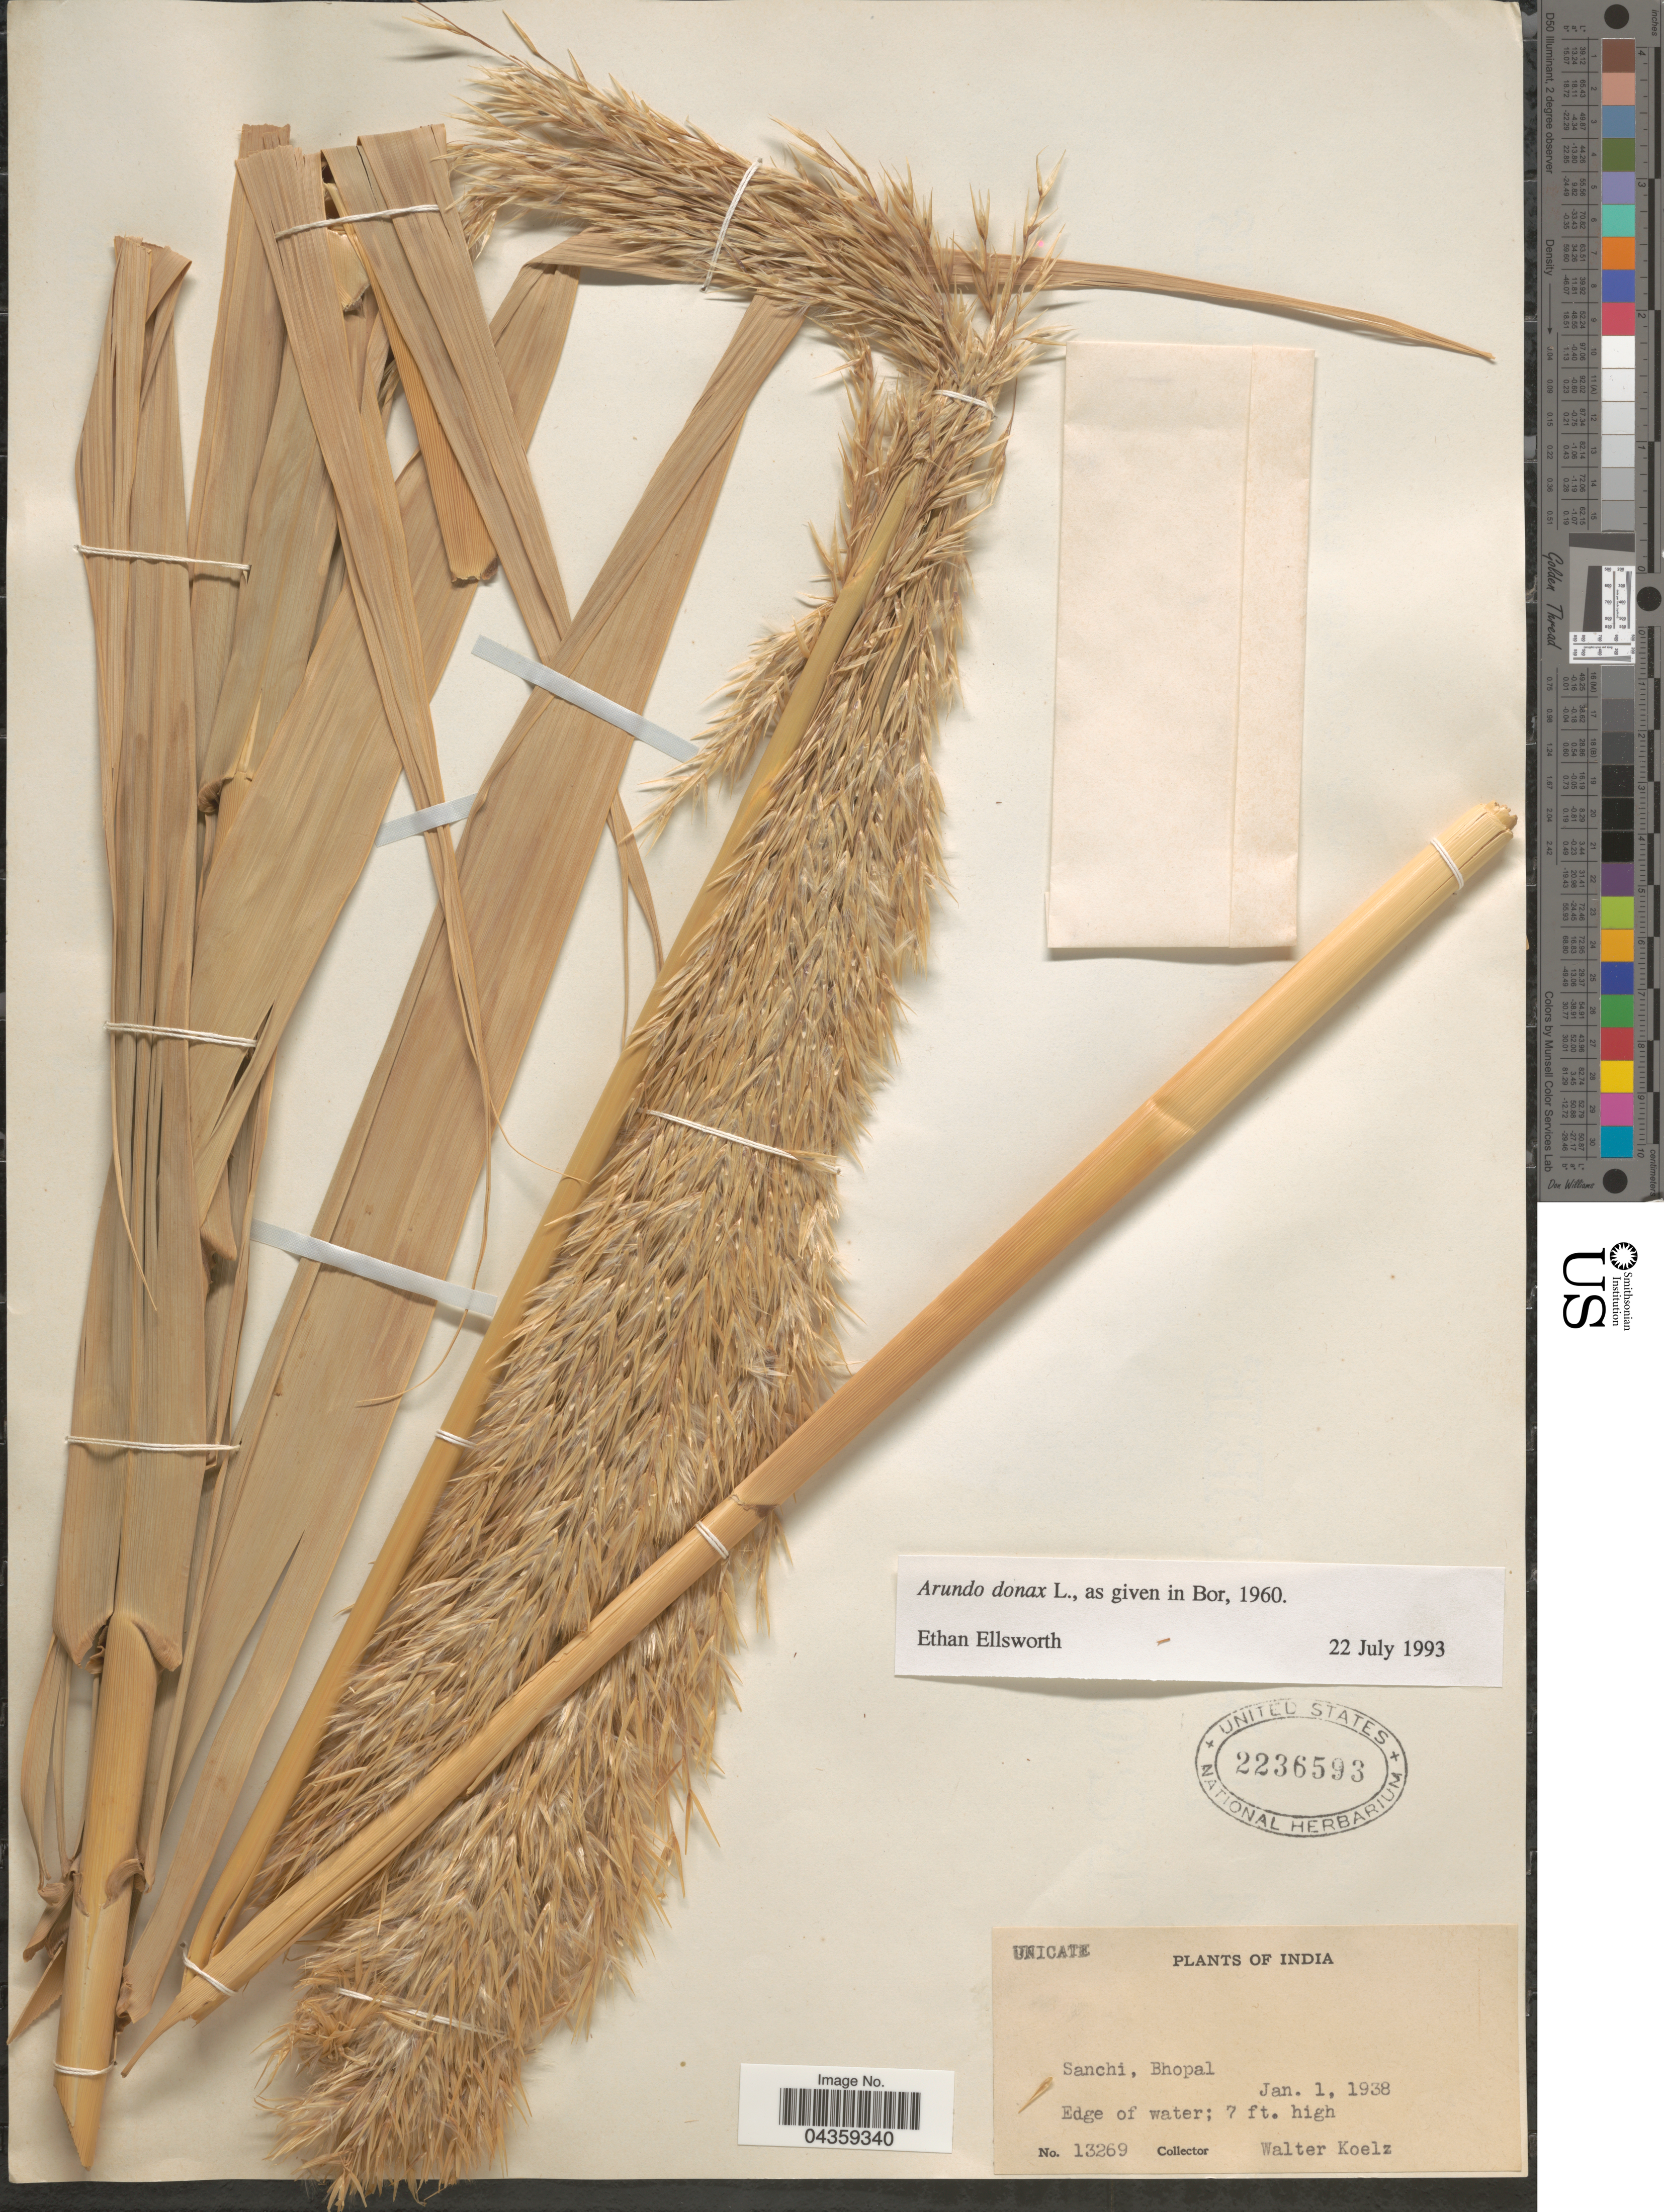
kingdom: Plantae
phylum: Tracheophyta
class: Liliopsida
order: Poales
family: Poaceae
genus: Arundo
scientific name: Arundo donax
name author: L.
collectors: W. N. Koelz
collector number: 13269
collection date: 1938-01-01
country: India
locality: Sanchi, Bhopal.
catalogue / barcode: US 2236593